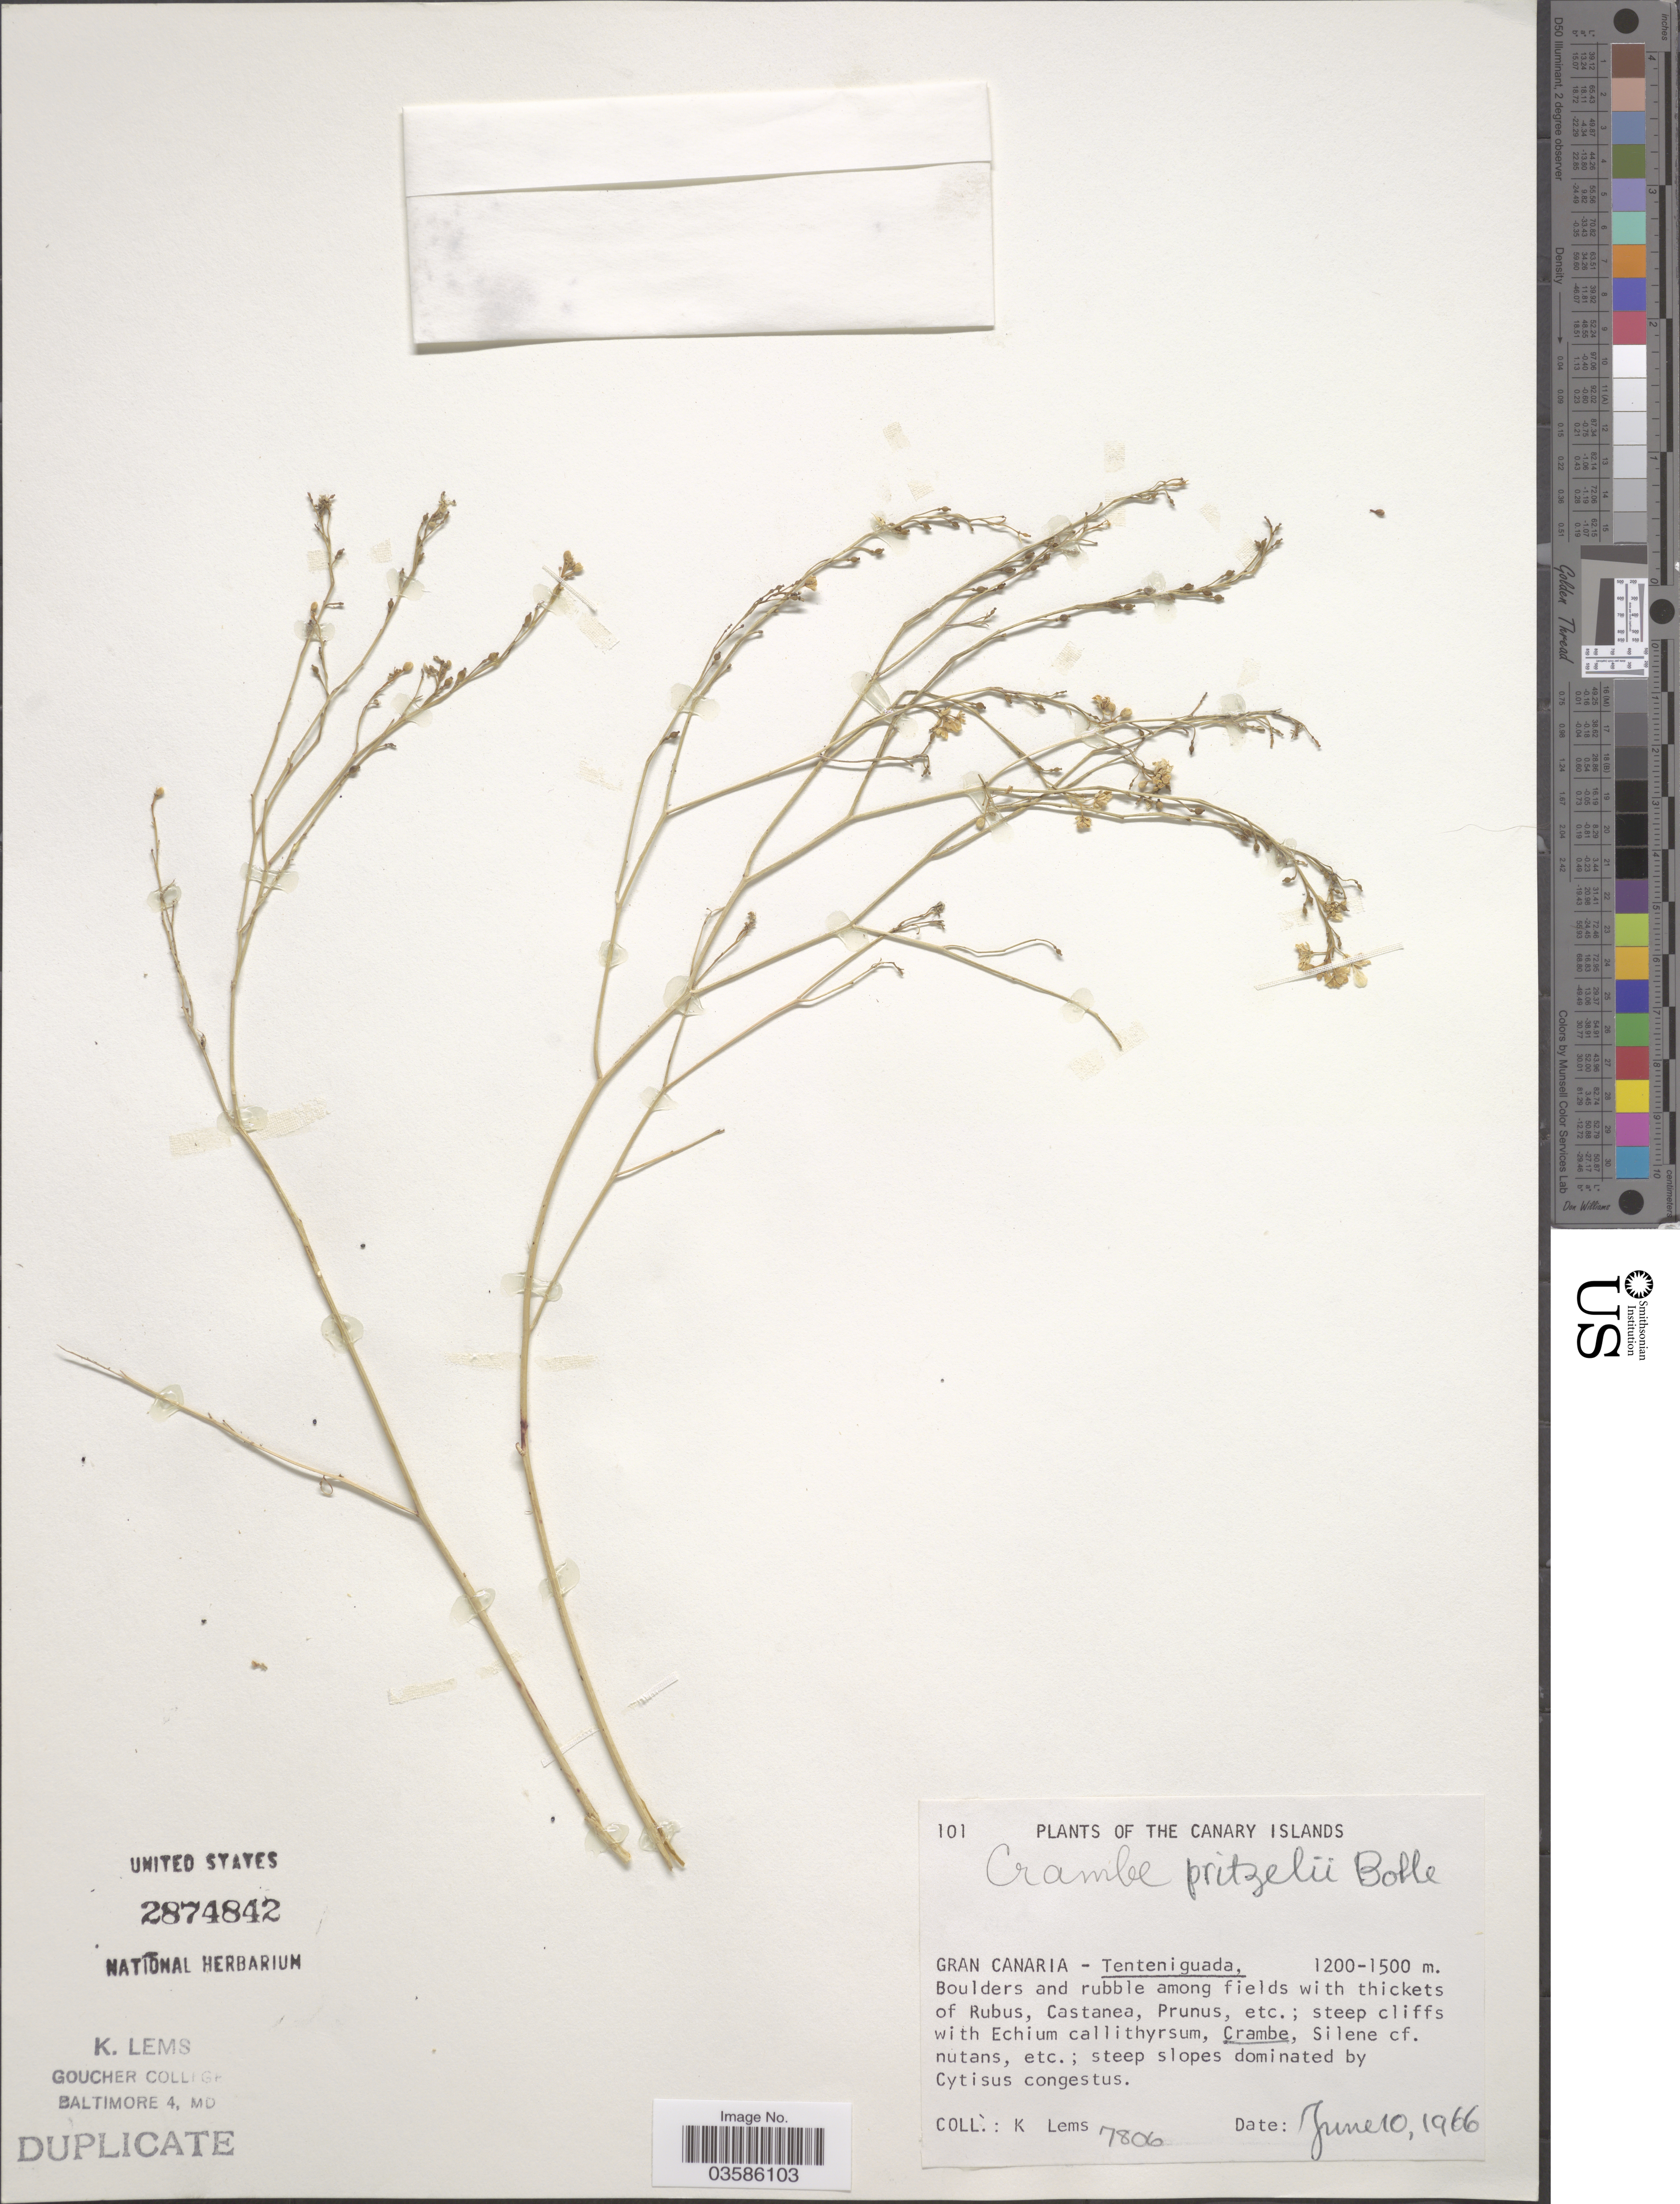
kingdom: Plantae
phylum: Tracheophyta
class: Magnoliopsida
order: Brassicales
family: Brassicaceae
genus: Crambe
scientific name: Crambe pritzelii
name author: Bolle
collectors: K. Lems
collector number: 7806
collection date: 1966-06-10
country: Spain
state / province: Canarias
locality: The Canary Islands. Gran Canaria - Tenteniguada.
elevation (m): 1200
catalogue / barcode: US 2874842